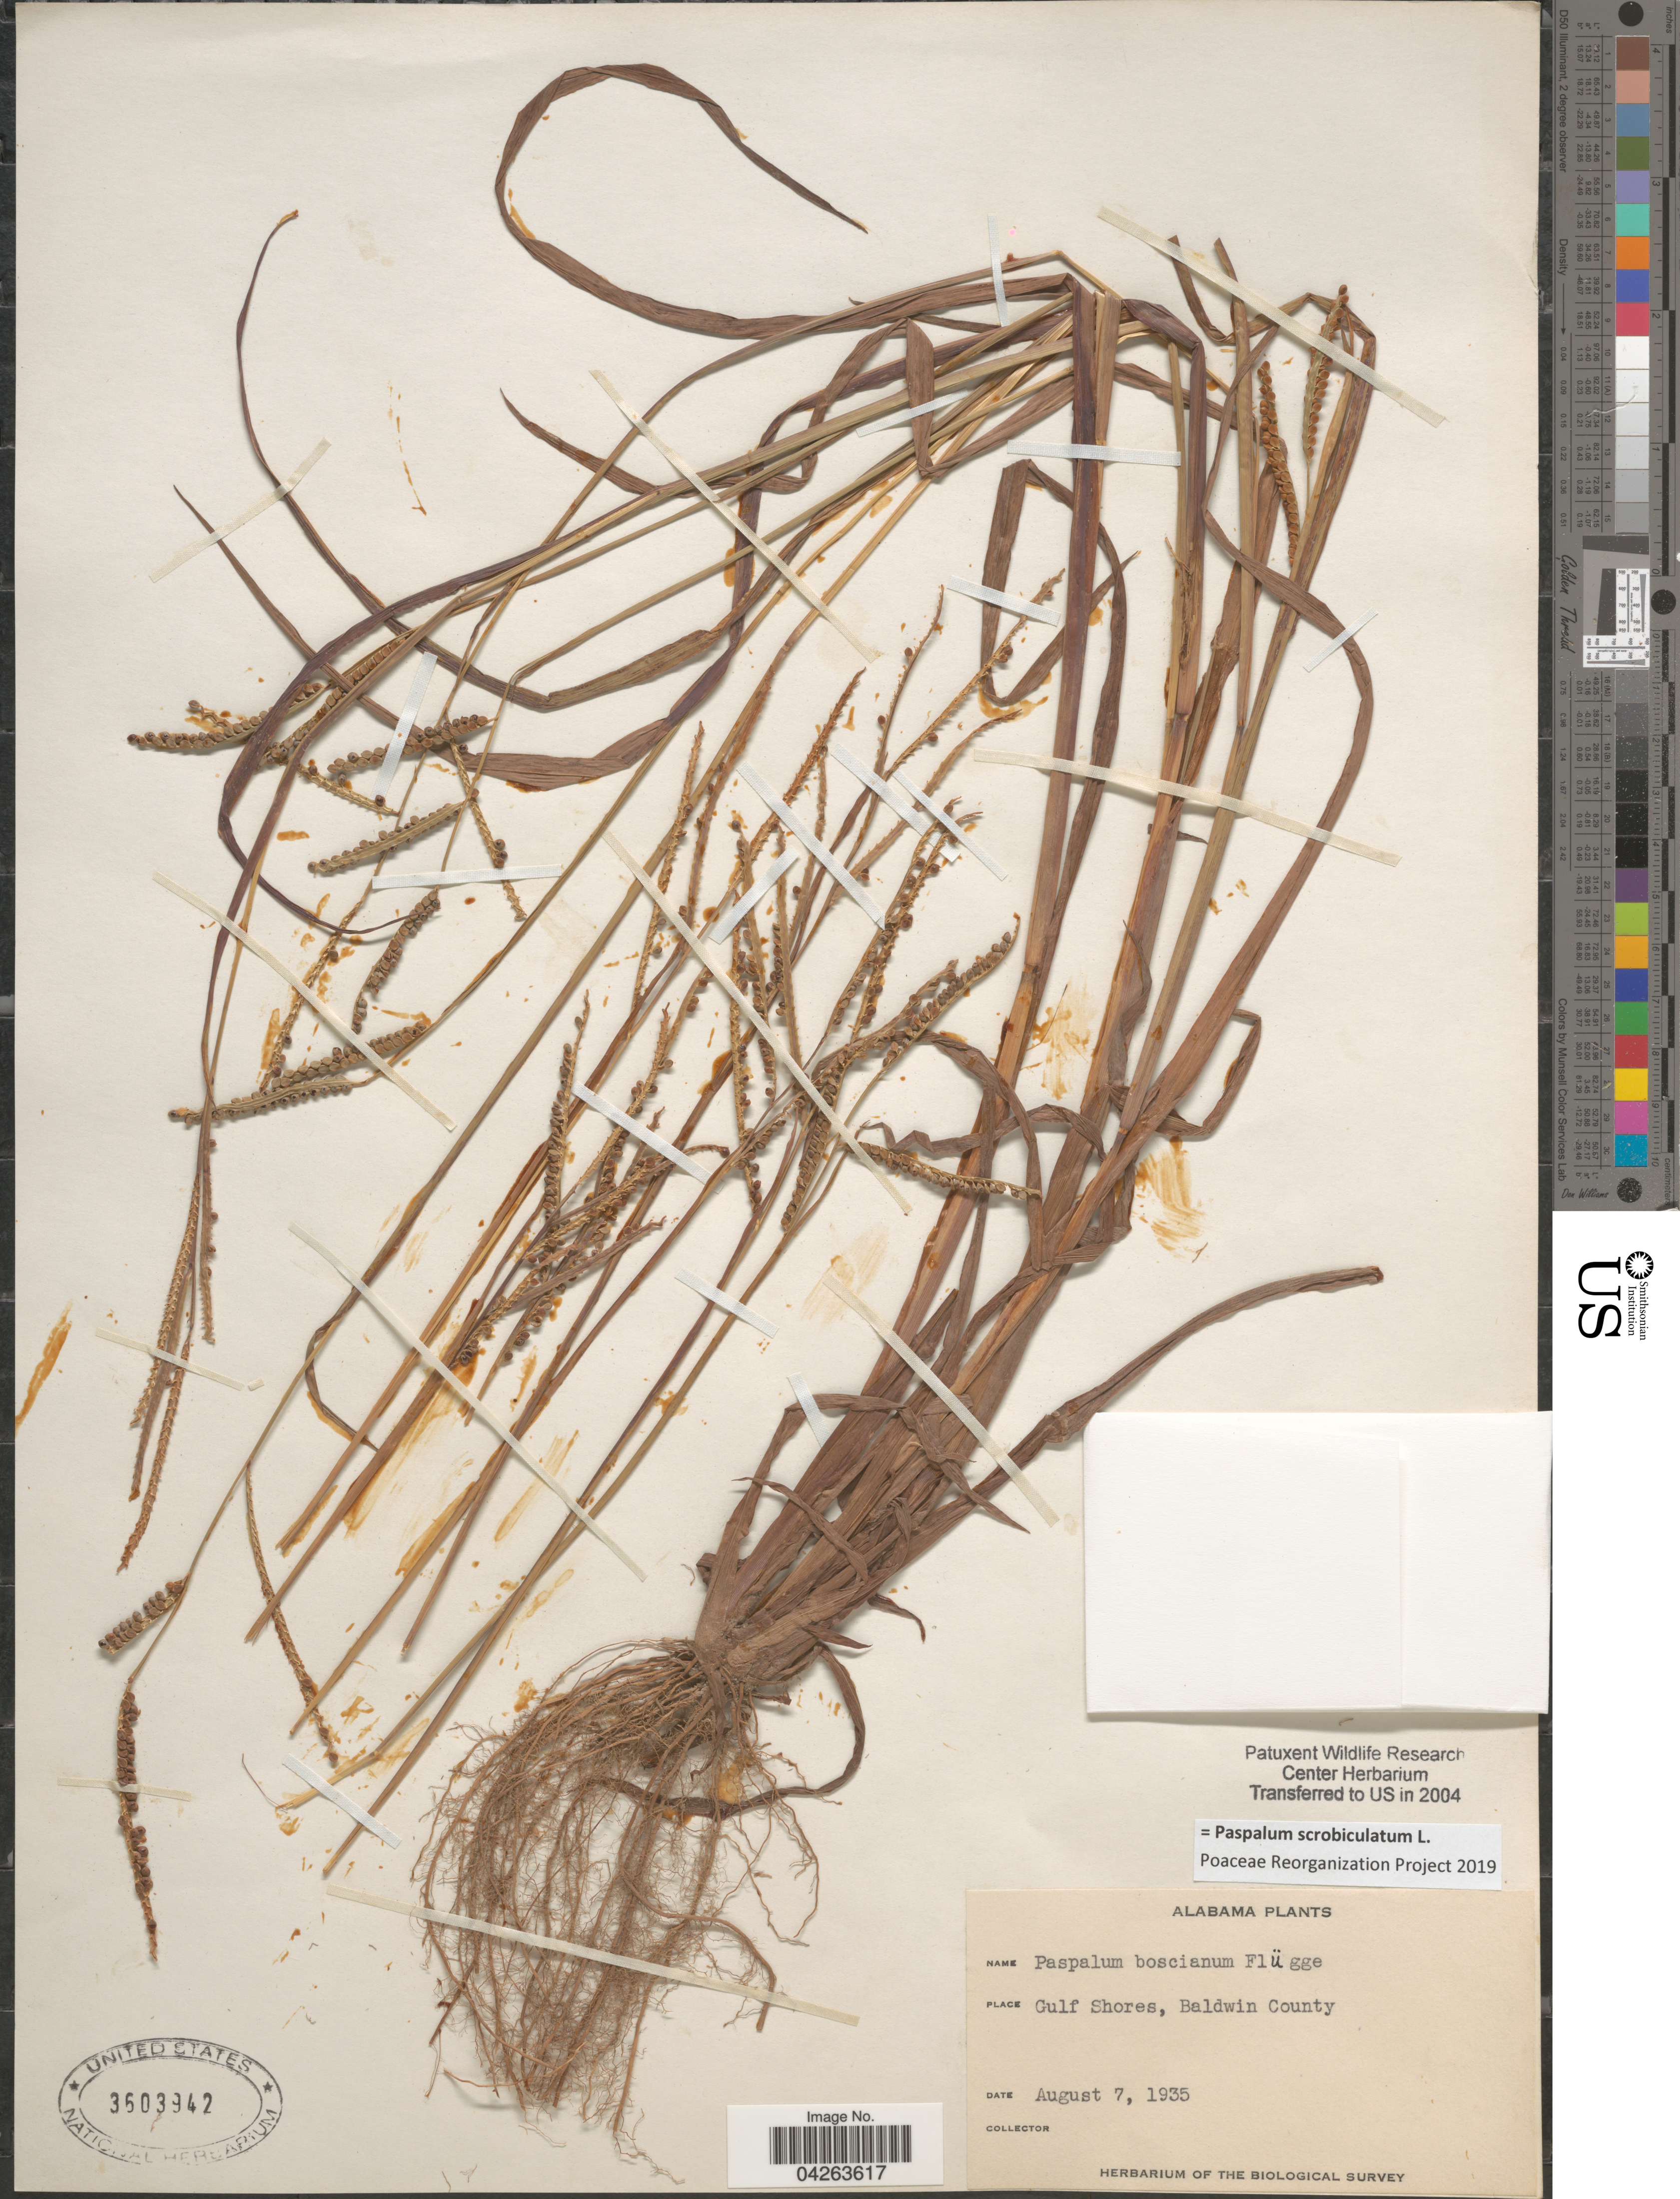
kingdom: Plantae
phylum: Tracheophyta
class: Liliopsida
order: Poales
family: Poaceae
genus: Paspalum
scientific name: Paspalum scrobiculatum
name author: L.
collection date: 1935-08-07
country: United States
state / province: Alabama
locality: Gulf Shores, Baldwin County. The Biological Survey.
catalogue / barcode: US 3603942